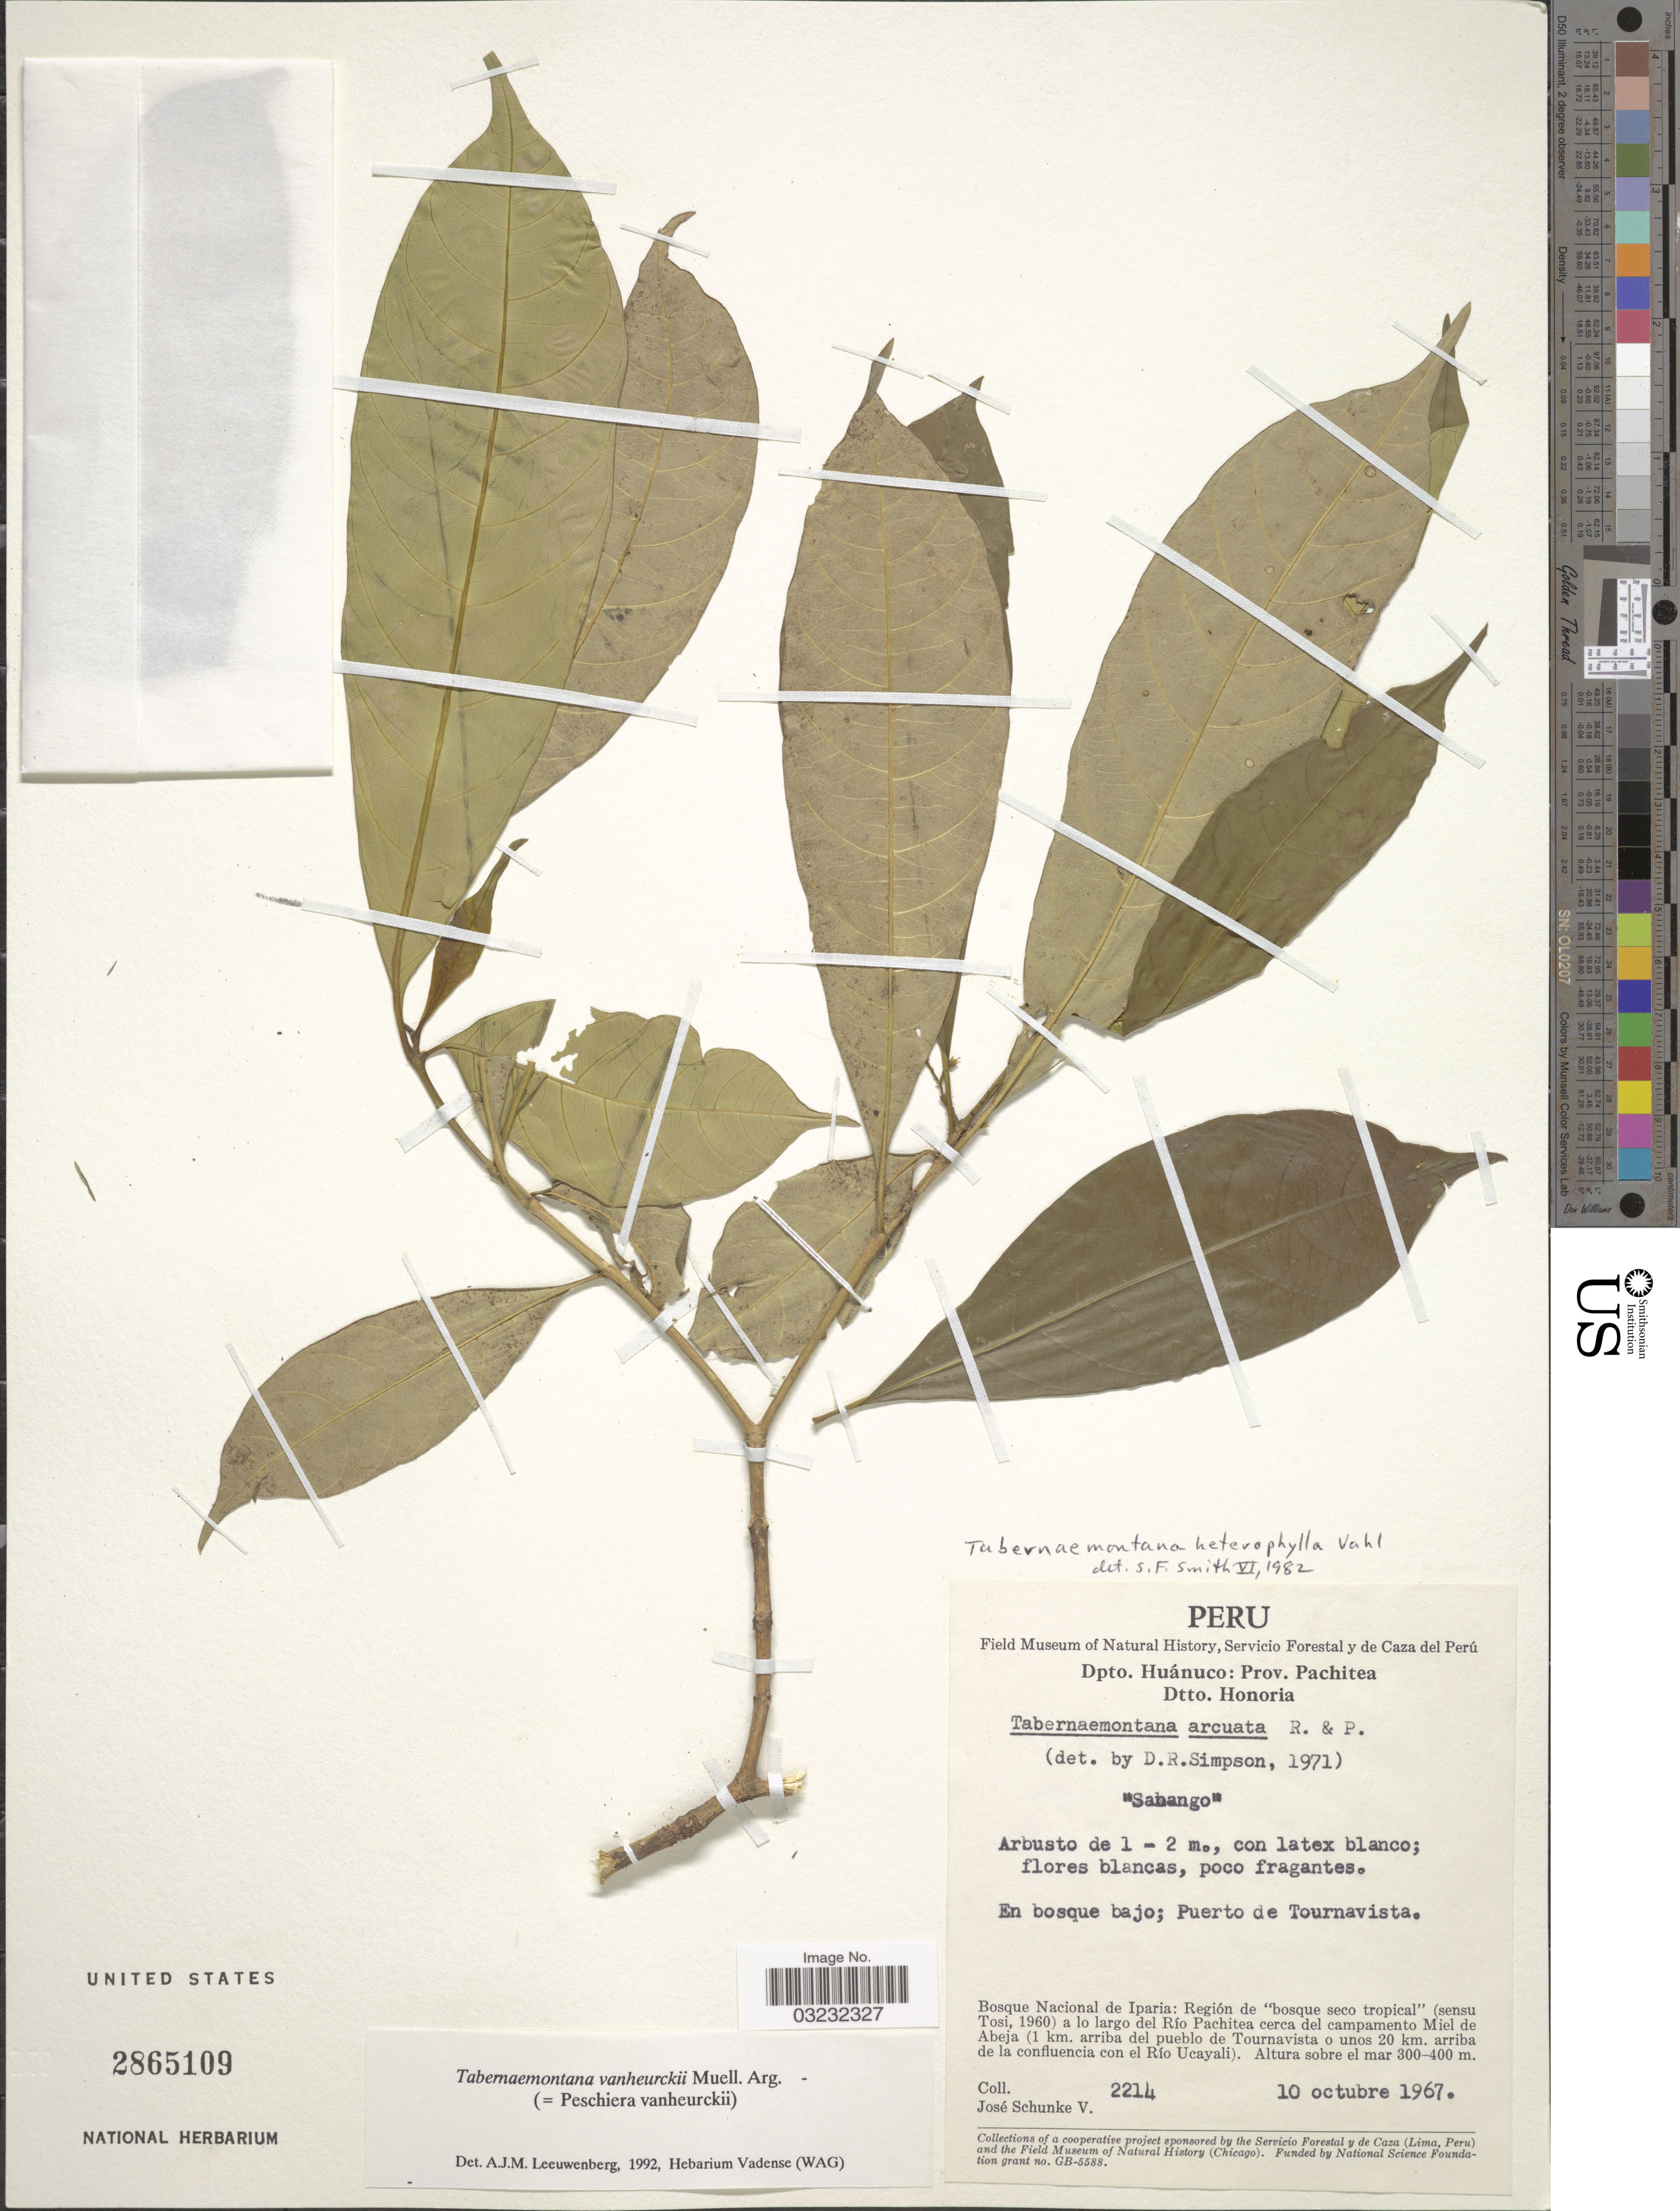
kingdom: Plantae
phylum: Tracheophyta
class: Magnoliopsida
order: Gentianales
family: Apocynaceae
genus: Tabernaemontana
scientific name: Tabernaemontana vanheurckii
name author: Müll. Arg.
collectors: J. Schunke Vigo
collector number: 2214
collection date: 1967-10-10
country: Peru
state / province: Huánuco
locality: Dpto. Huánuco: Prov. Pachitea, Dtto. Honoria, Puerto de Tournavista. Bosque Nacional de Iparia: Región de "bosque seco tropical" (sensu Tosi, 1960) a lo largo del Río Pachitea cerca del campamento Miel de Abeja (1 km. arriba del pueblo de Tournavista o unos 20 km. arriba de la confluencia con el Río Ucayali).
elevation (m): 300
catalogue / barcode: US 2865109